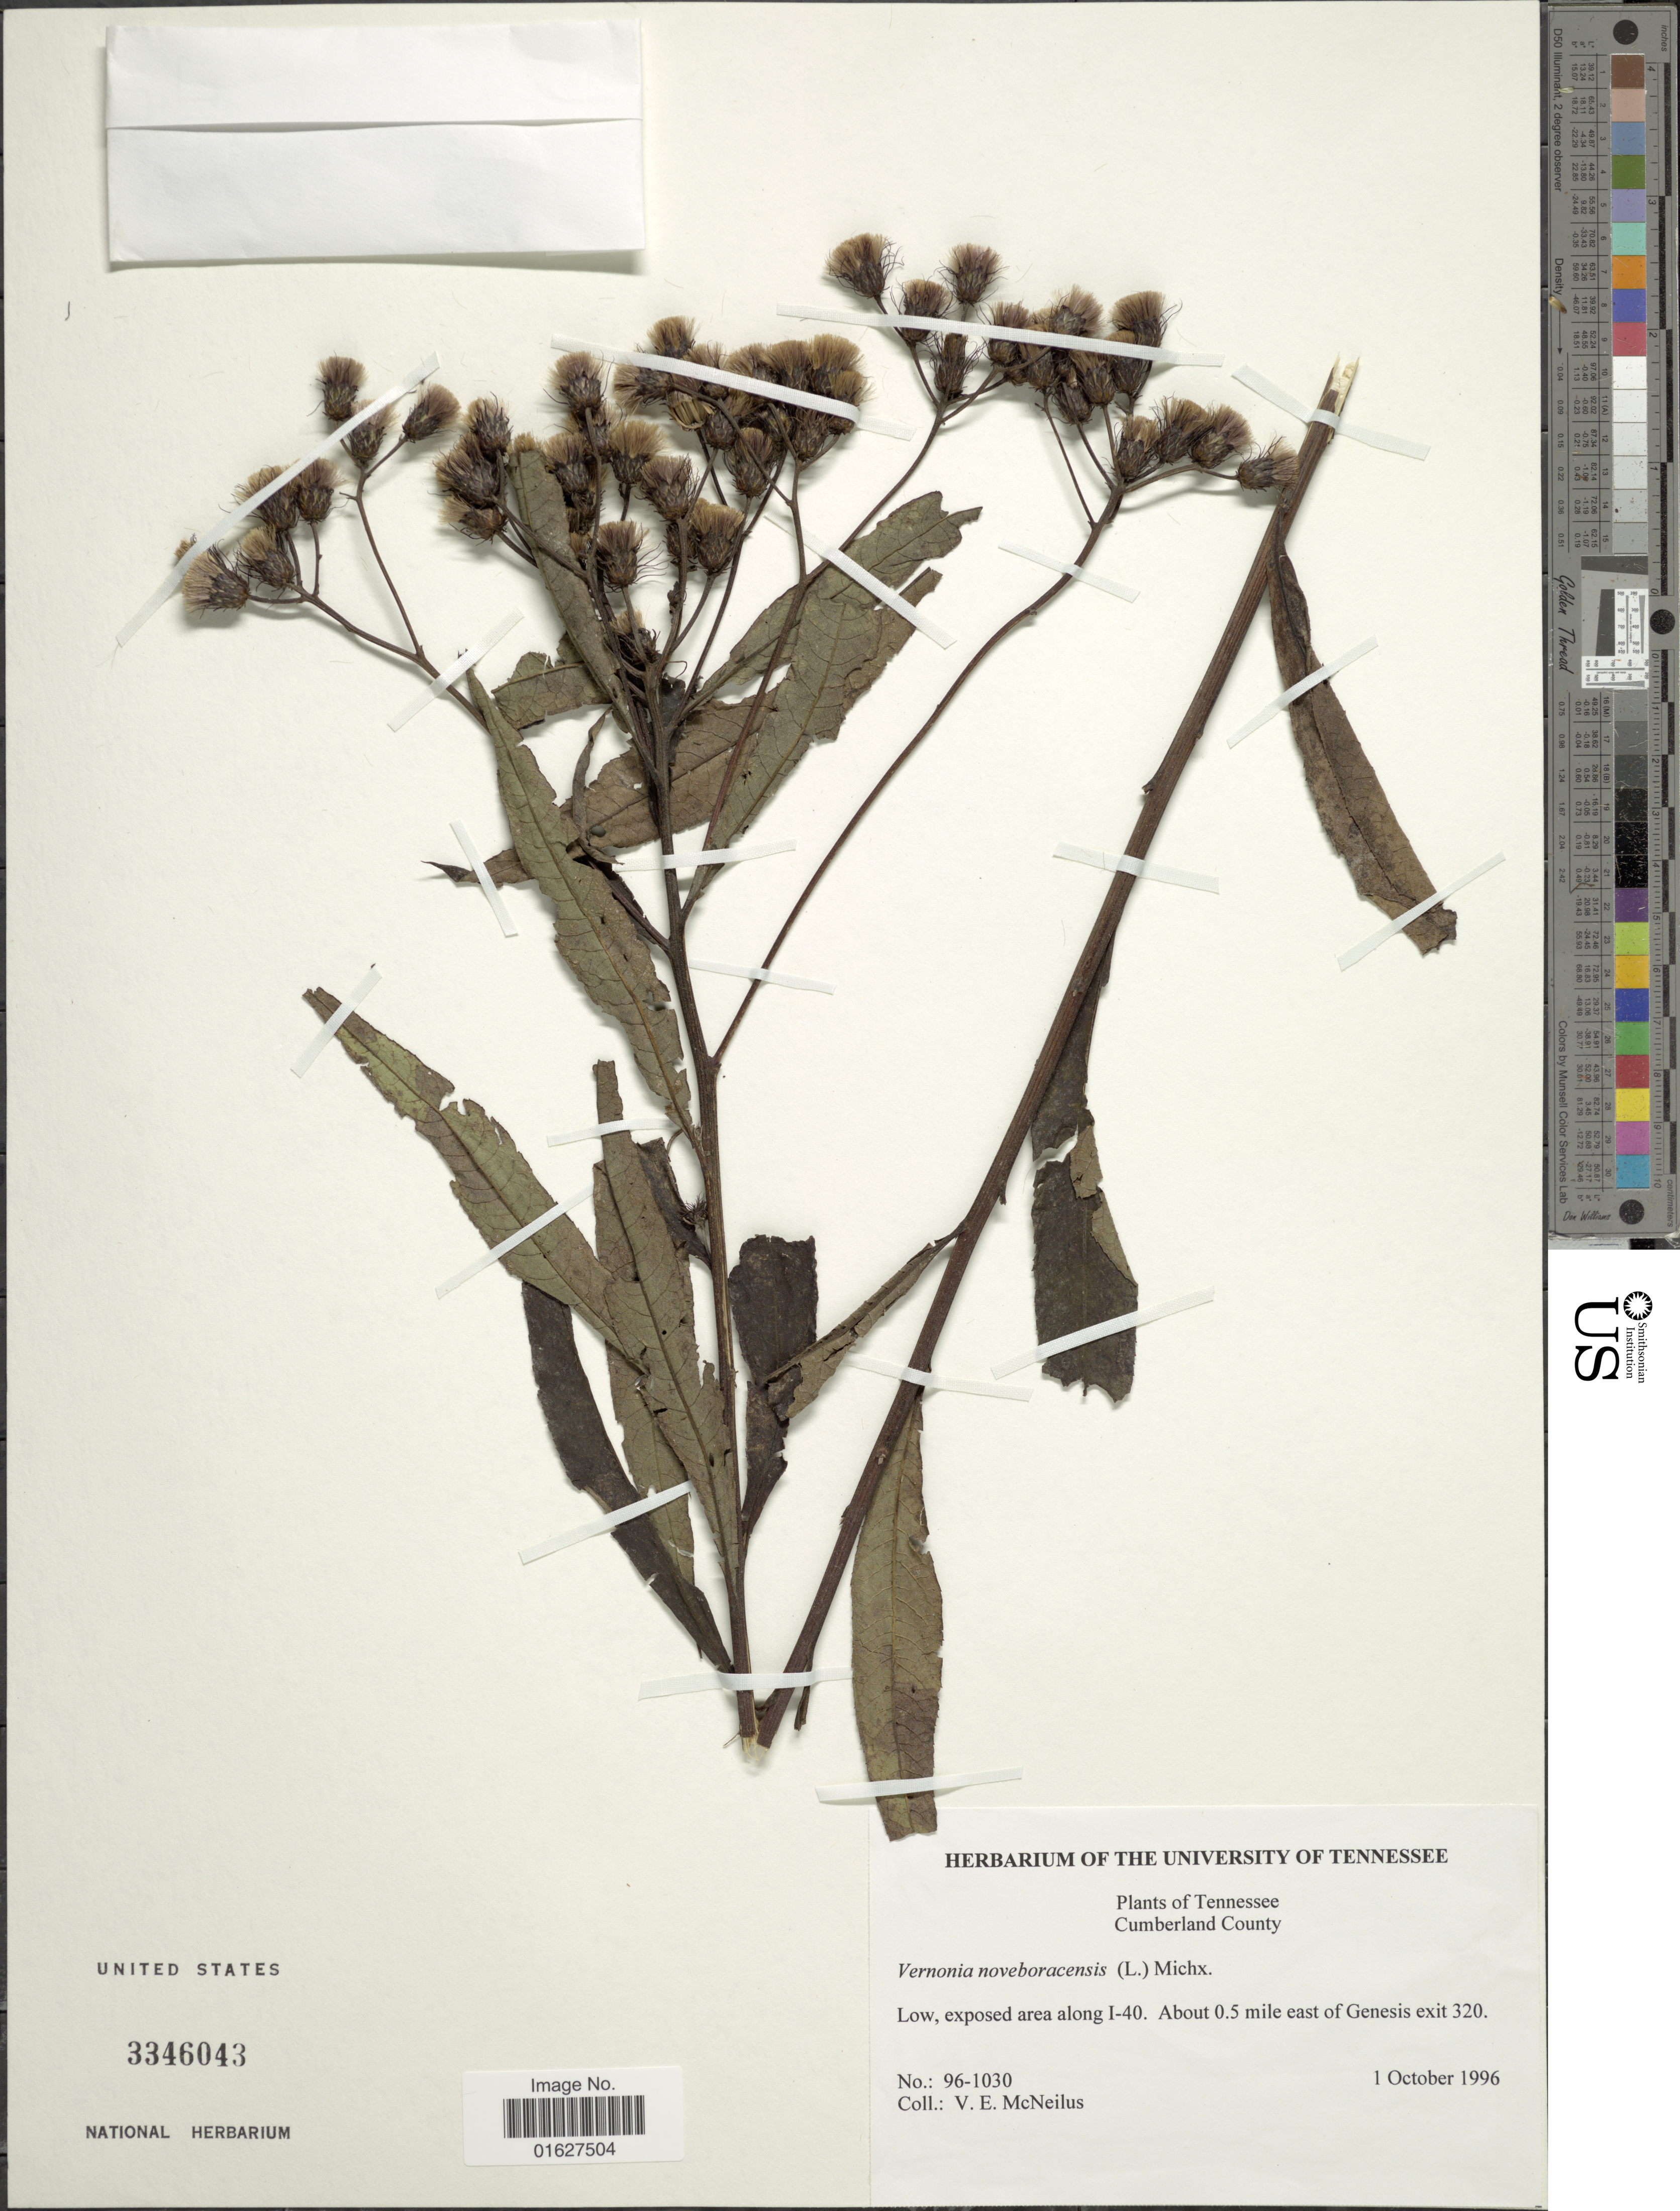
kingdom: Plantae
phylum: Tracheophyta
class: Magnoliopsida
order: Asterales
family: Asteraceae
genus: Vernonia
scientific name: Vernonia noveboracensis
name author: (L.) Michx.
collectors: V. Mcneilus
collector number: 96-1030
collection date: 1996-10-01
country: United States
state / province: Tennessee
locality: Tennessee. Cumberland County. Low, exposed area along 1-40. About 0.5 mile east of Genesis exit 320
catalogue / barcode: US 3346043